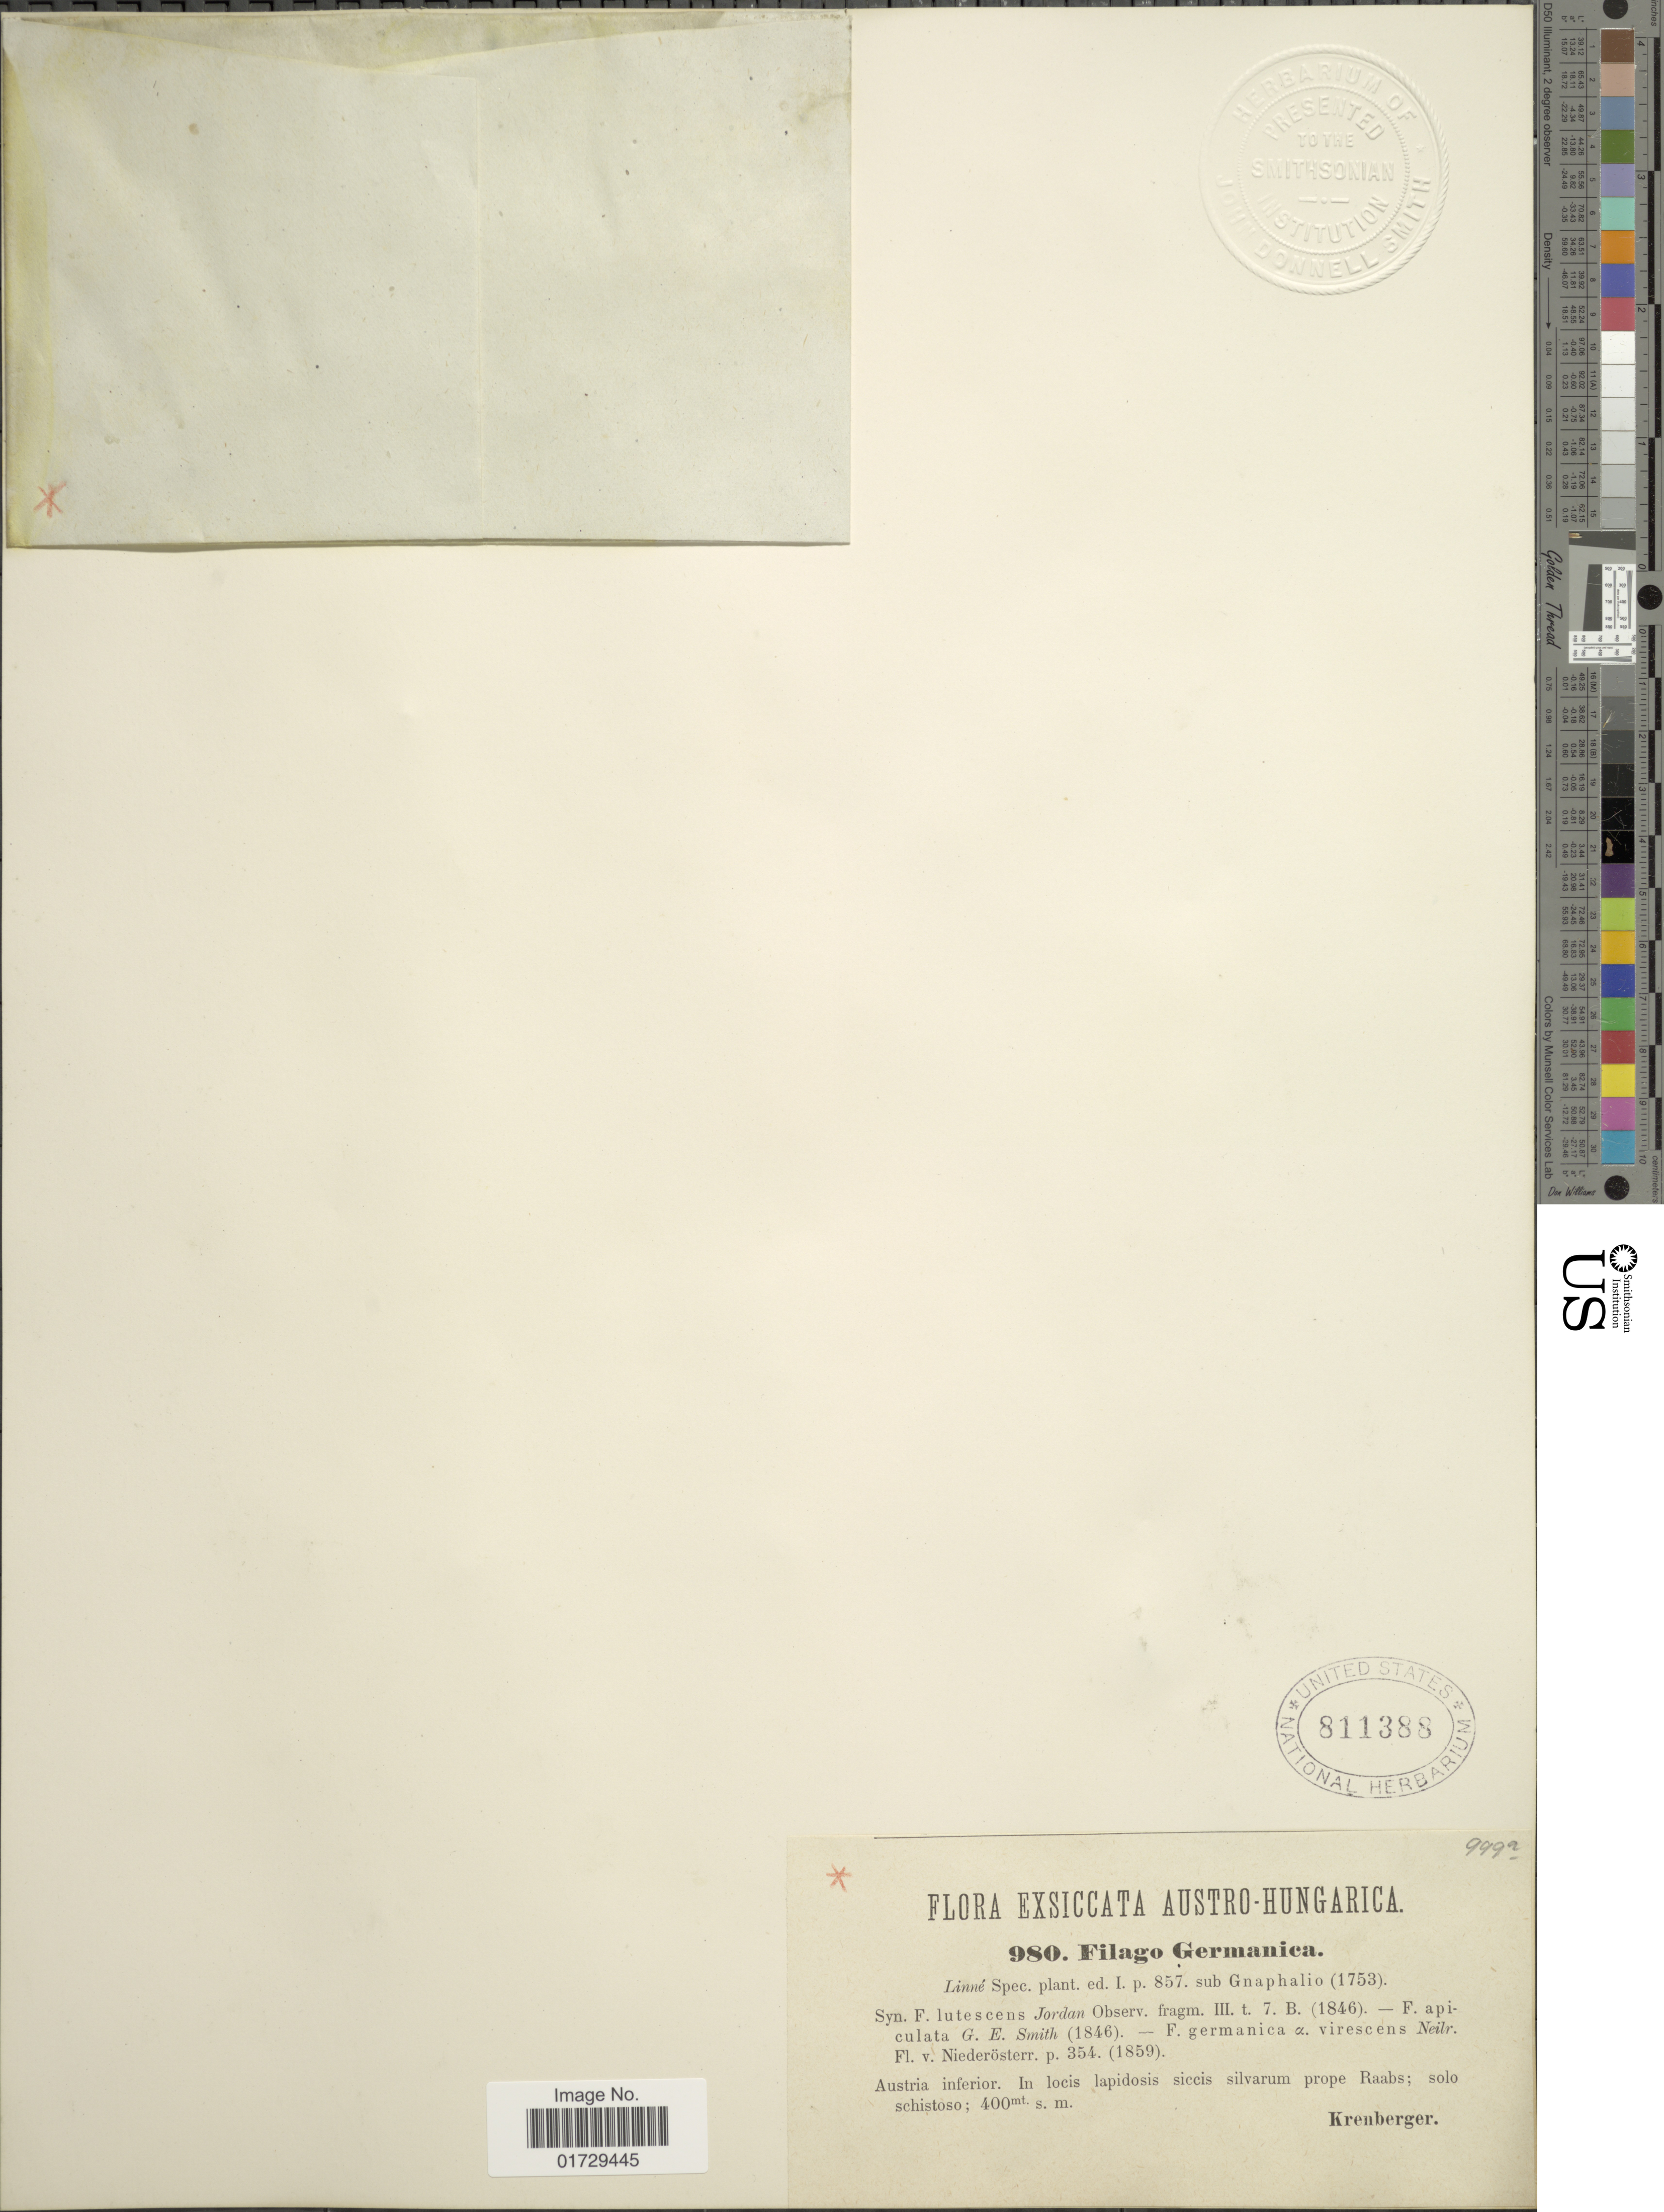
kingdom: Plantae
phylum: Tracheophyta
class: Magnoliopsida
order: Asterales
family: Asteraceae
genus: Filago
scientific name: Filago germanica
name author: (L.) Huds.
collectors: Krenberger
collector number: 980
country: Austria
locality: In locis lapidosis siccis silvarum prope Raabs, solo schistoso [unsure placement]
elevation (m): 400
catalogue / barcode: US 811388